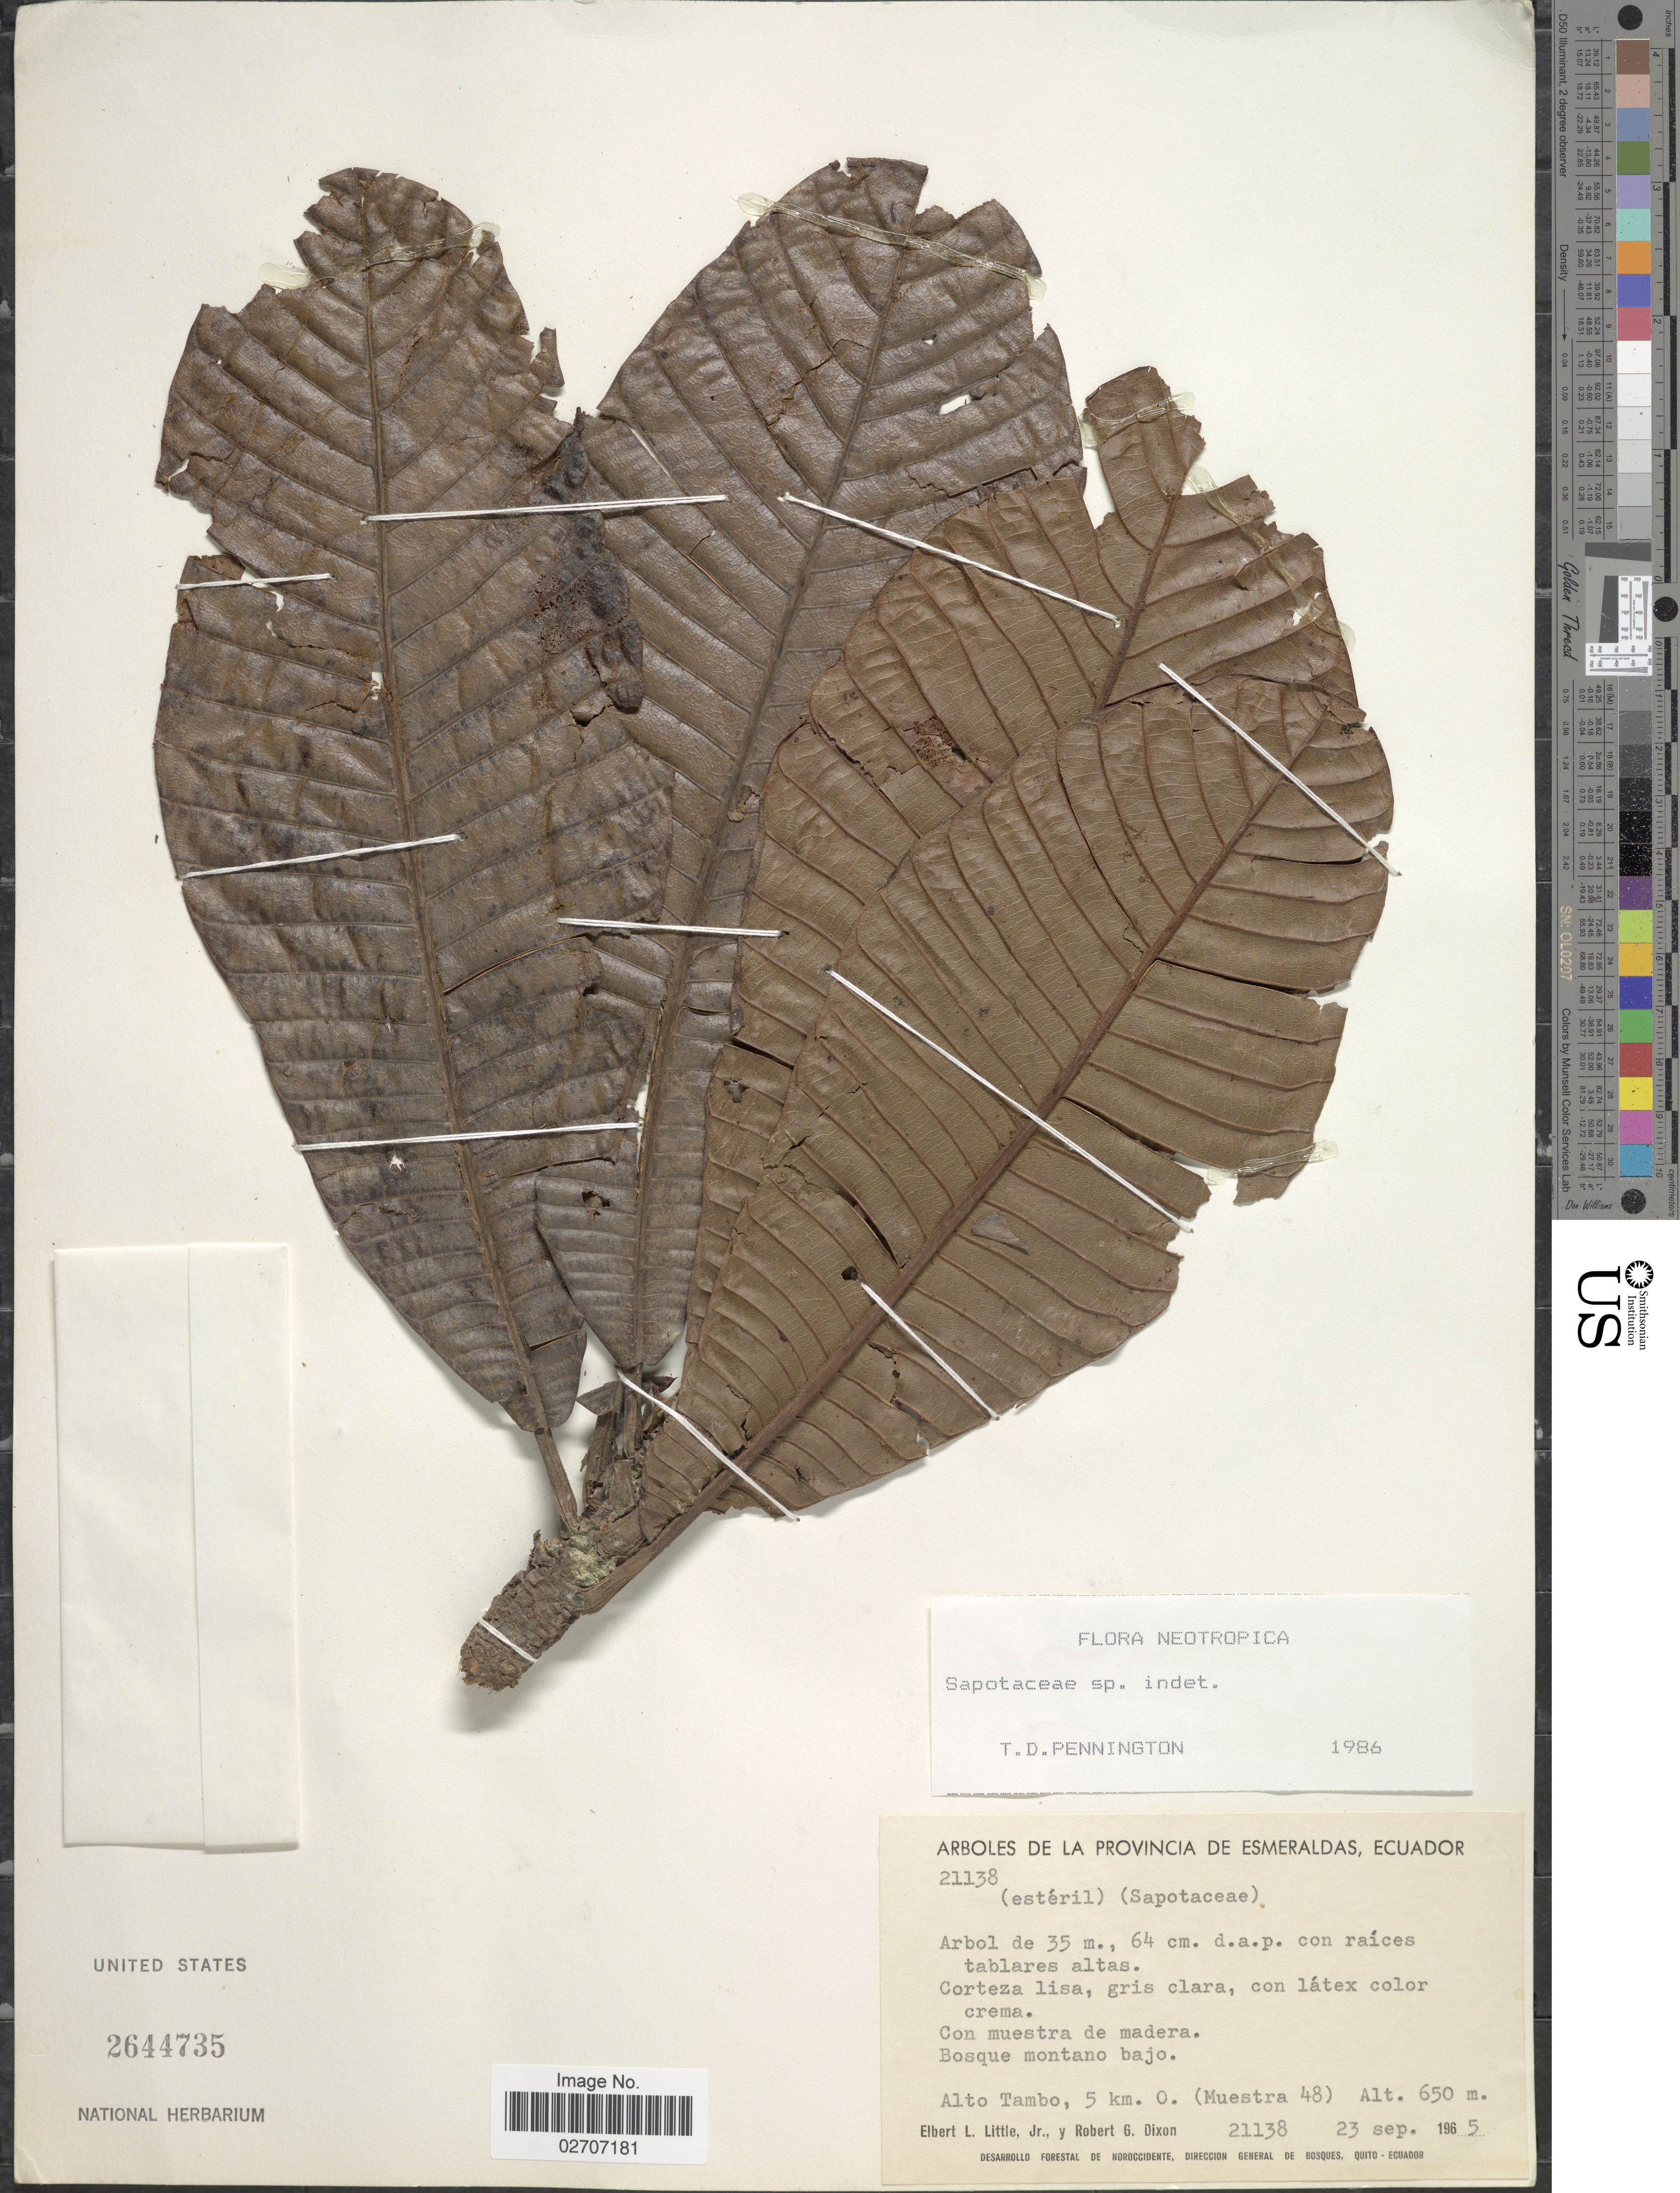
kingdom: Plantae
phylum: Tracheophyta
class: Magnoliopsida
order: Ericales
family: Sapotaceae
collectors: E. L. Little & R. G. Dixon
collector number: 21138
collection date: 1965-09-23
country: Ecuador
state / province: Esmeraldas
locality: Provincia de Esmeraldas. Alto Tambo, 5 km. O. (Muestra 48).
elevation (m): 650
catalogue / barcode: US 2644735